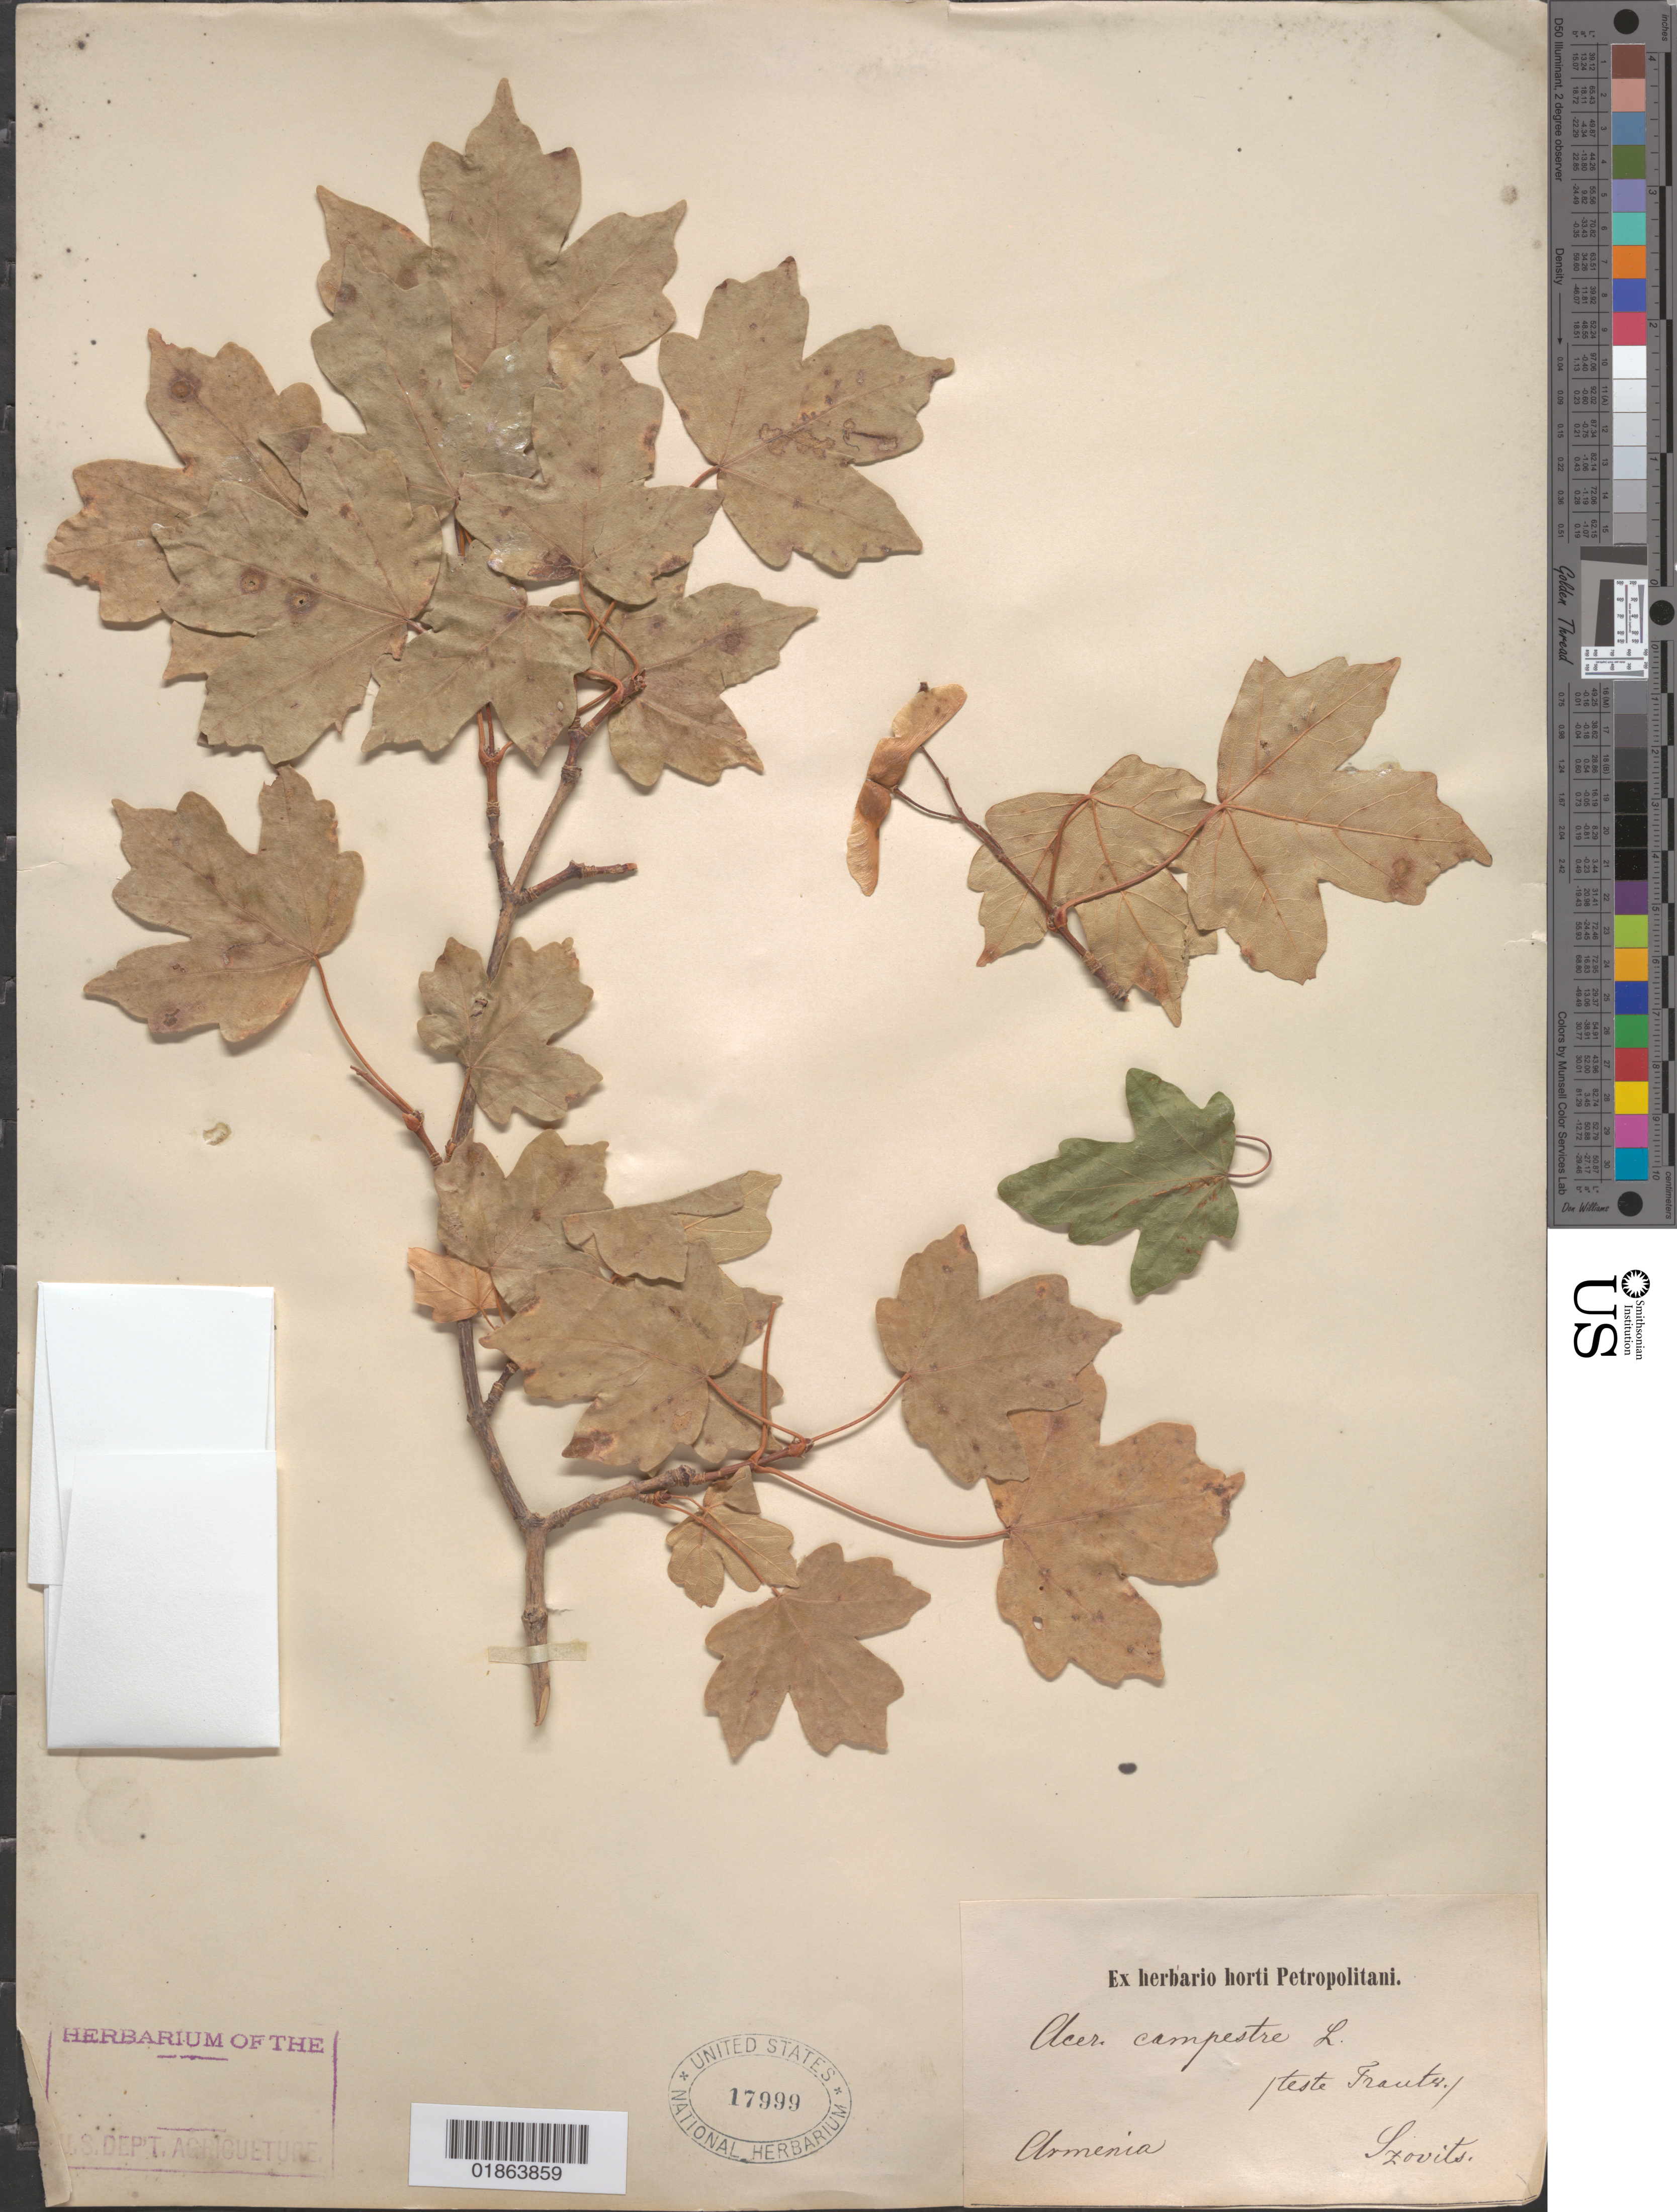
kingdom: Plantae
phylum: Tracheophyta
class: Magnoliopsida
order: Sapindales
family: Sapindaceae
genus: Acer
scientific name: Acer campestre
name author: L.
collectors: J. Szovits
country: Armenia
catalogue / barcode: US 17999